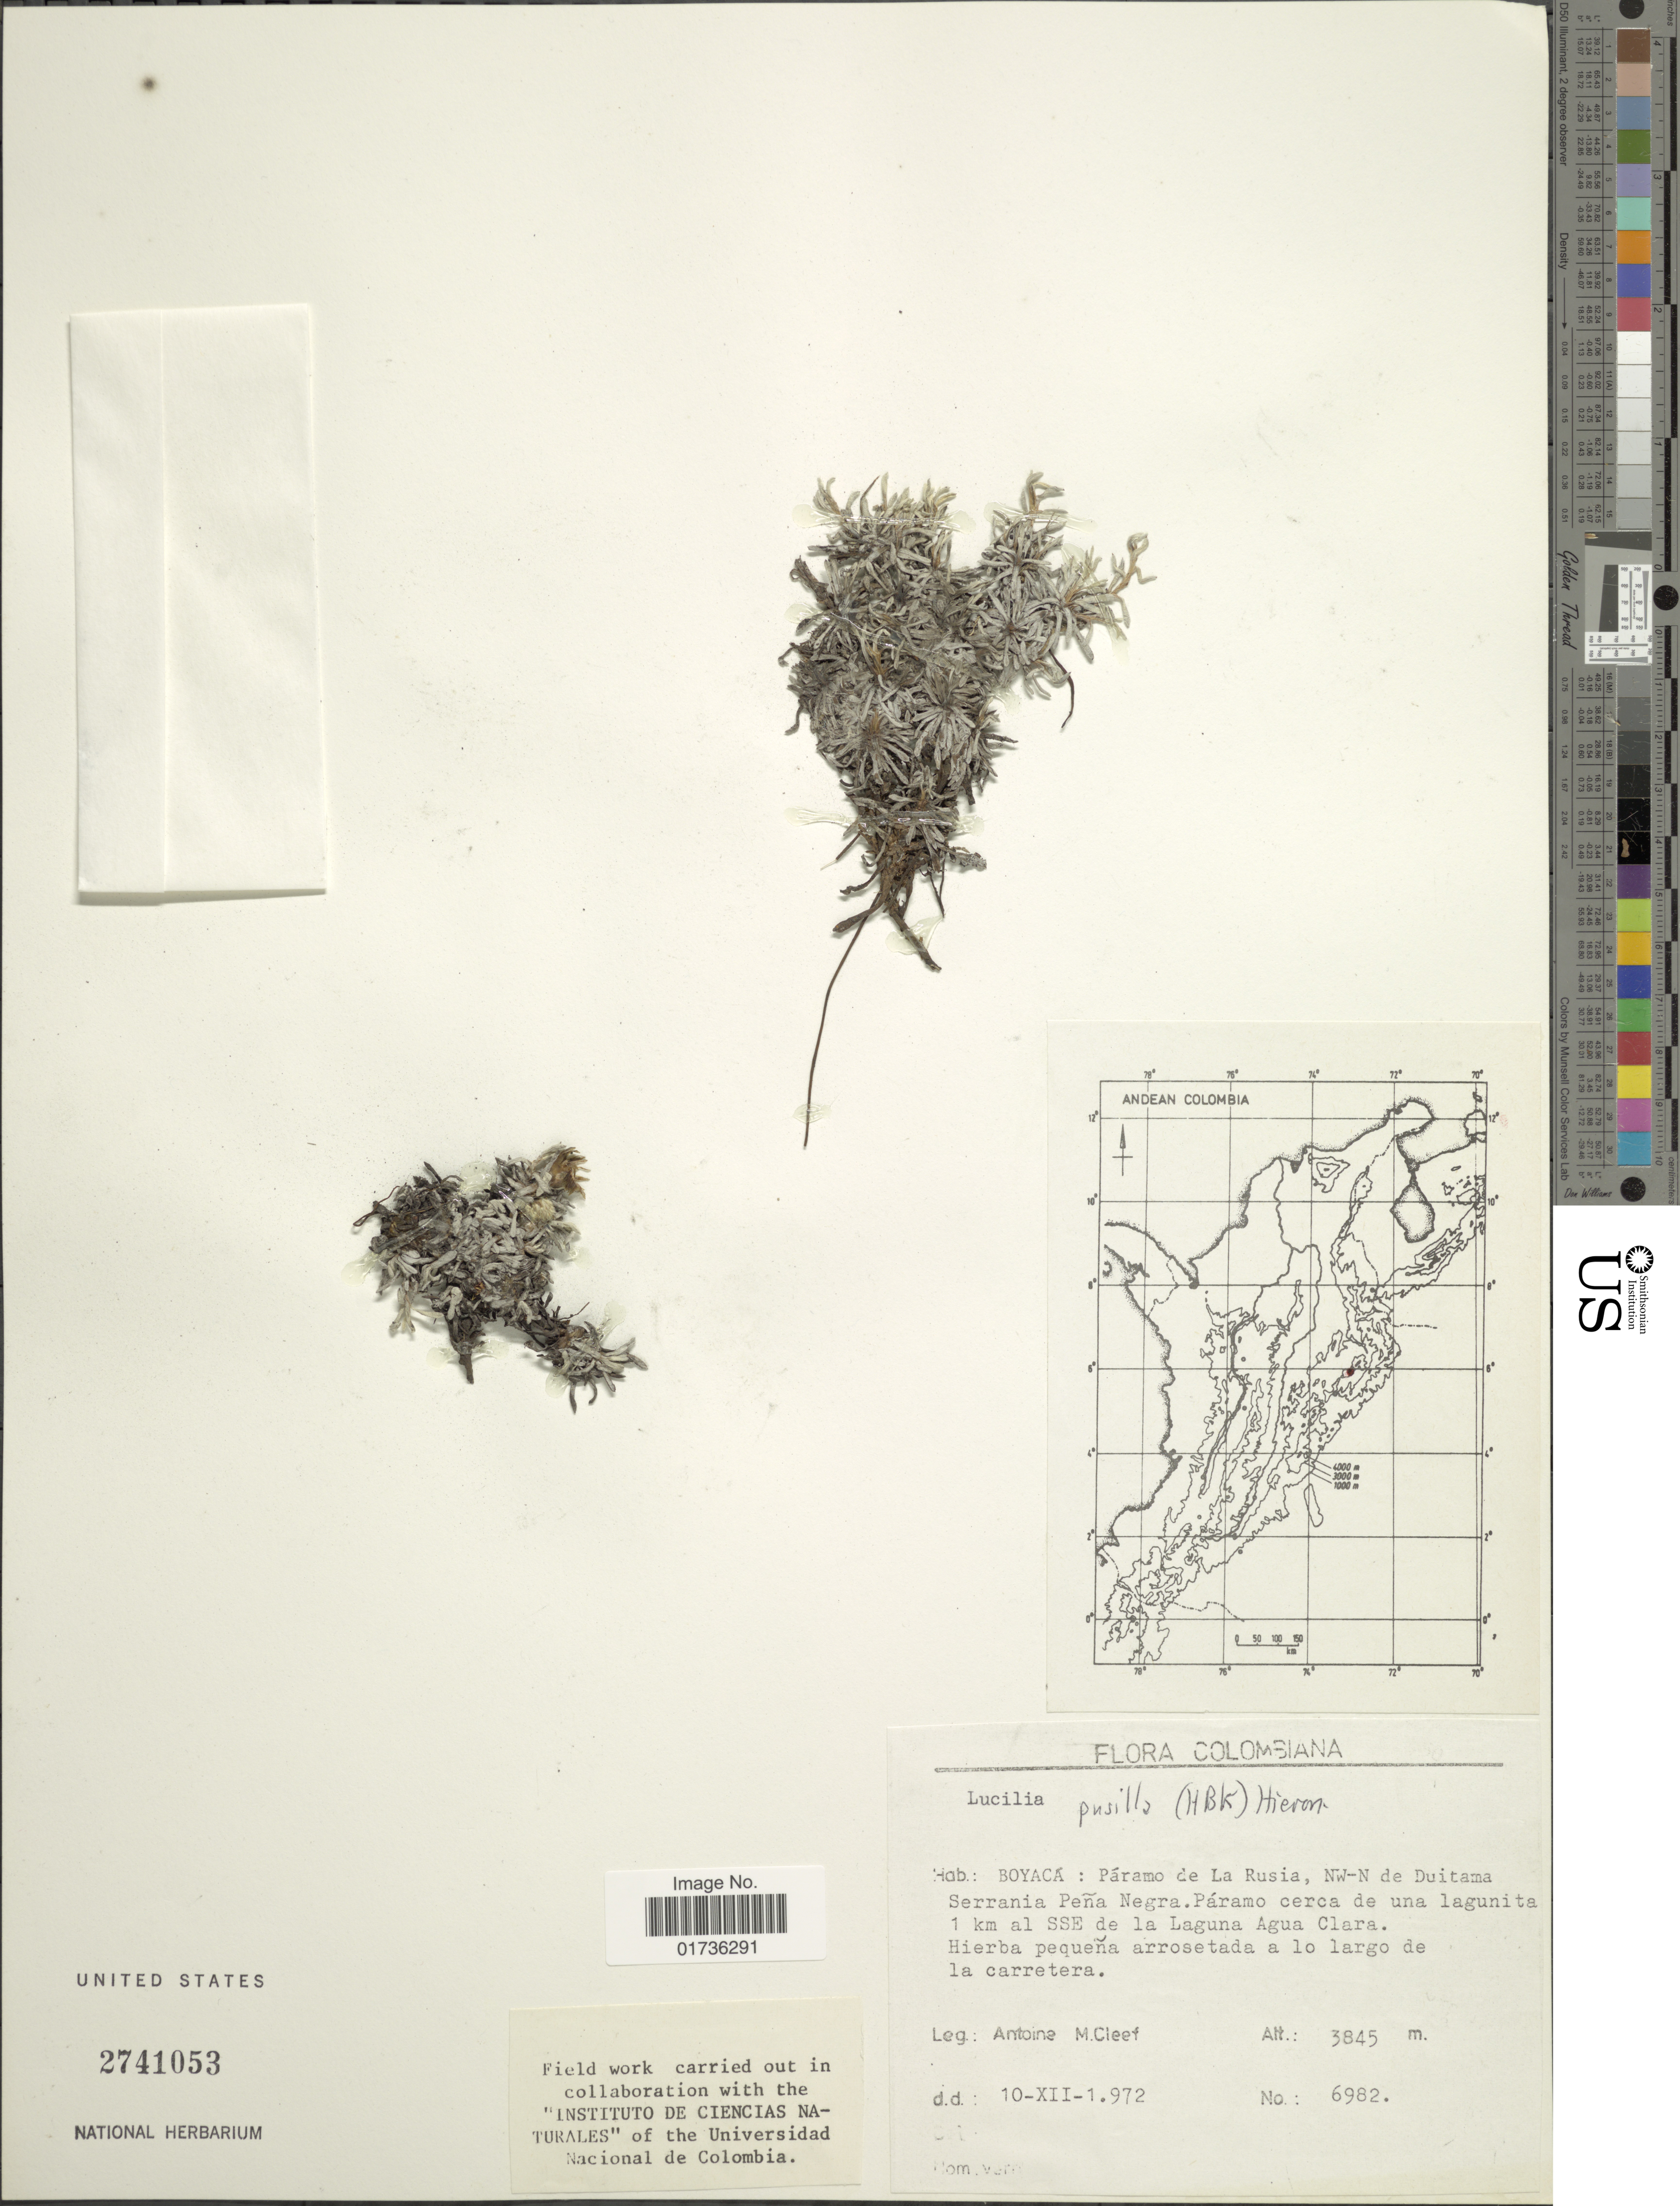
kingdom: Plantae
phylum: Tracheophyta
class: Magnoliopsida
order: Asterales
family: Asteraceae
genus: Lucilia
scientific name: Lucilia kunthiana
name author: (DC.) Zardini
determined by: Dillon, M. O.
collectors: A. M. Cleef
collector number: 6982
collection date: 1972-12-10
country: Colombia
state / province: Boyacá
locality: Páramo de La Rusia, NW-N de Duitama Serrania Peña Negra. Páramo cerca de una lagunita, 1 km al SSE de la Laguna Agua Clara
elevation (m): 3845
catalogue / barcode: US 2741053